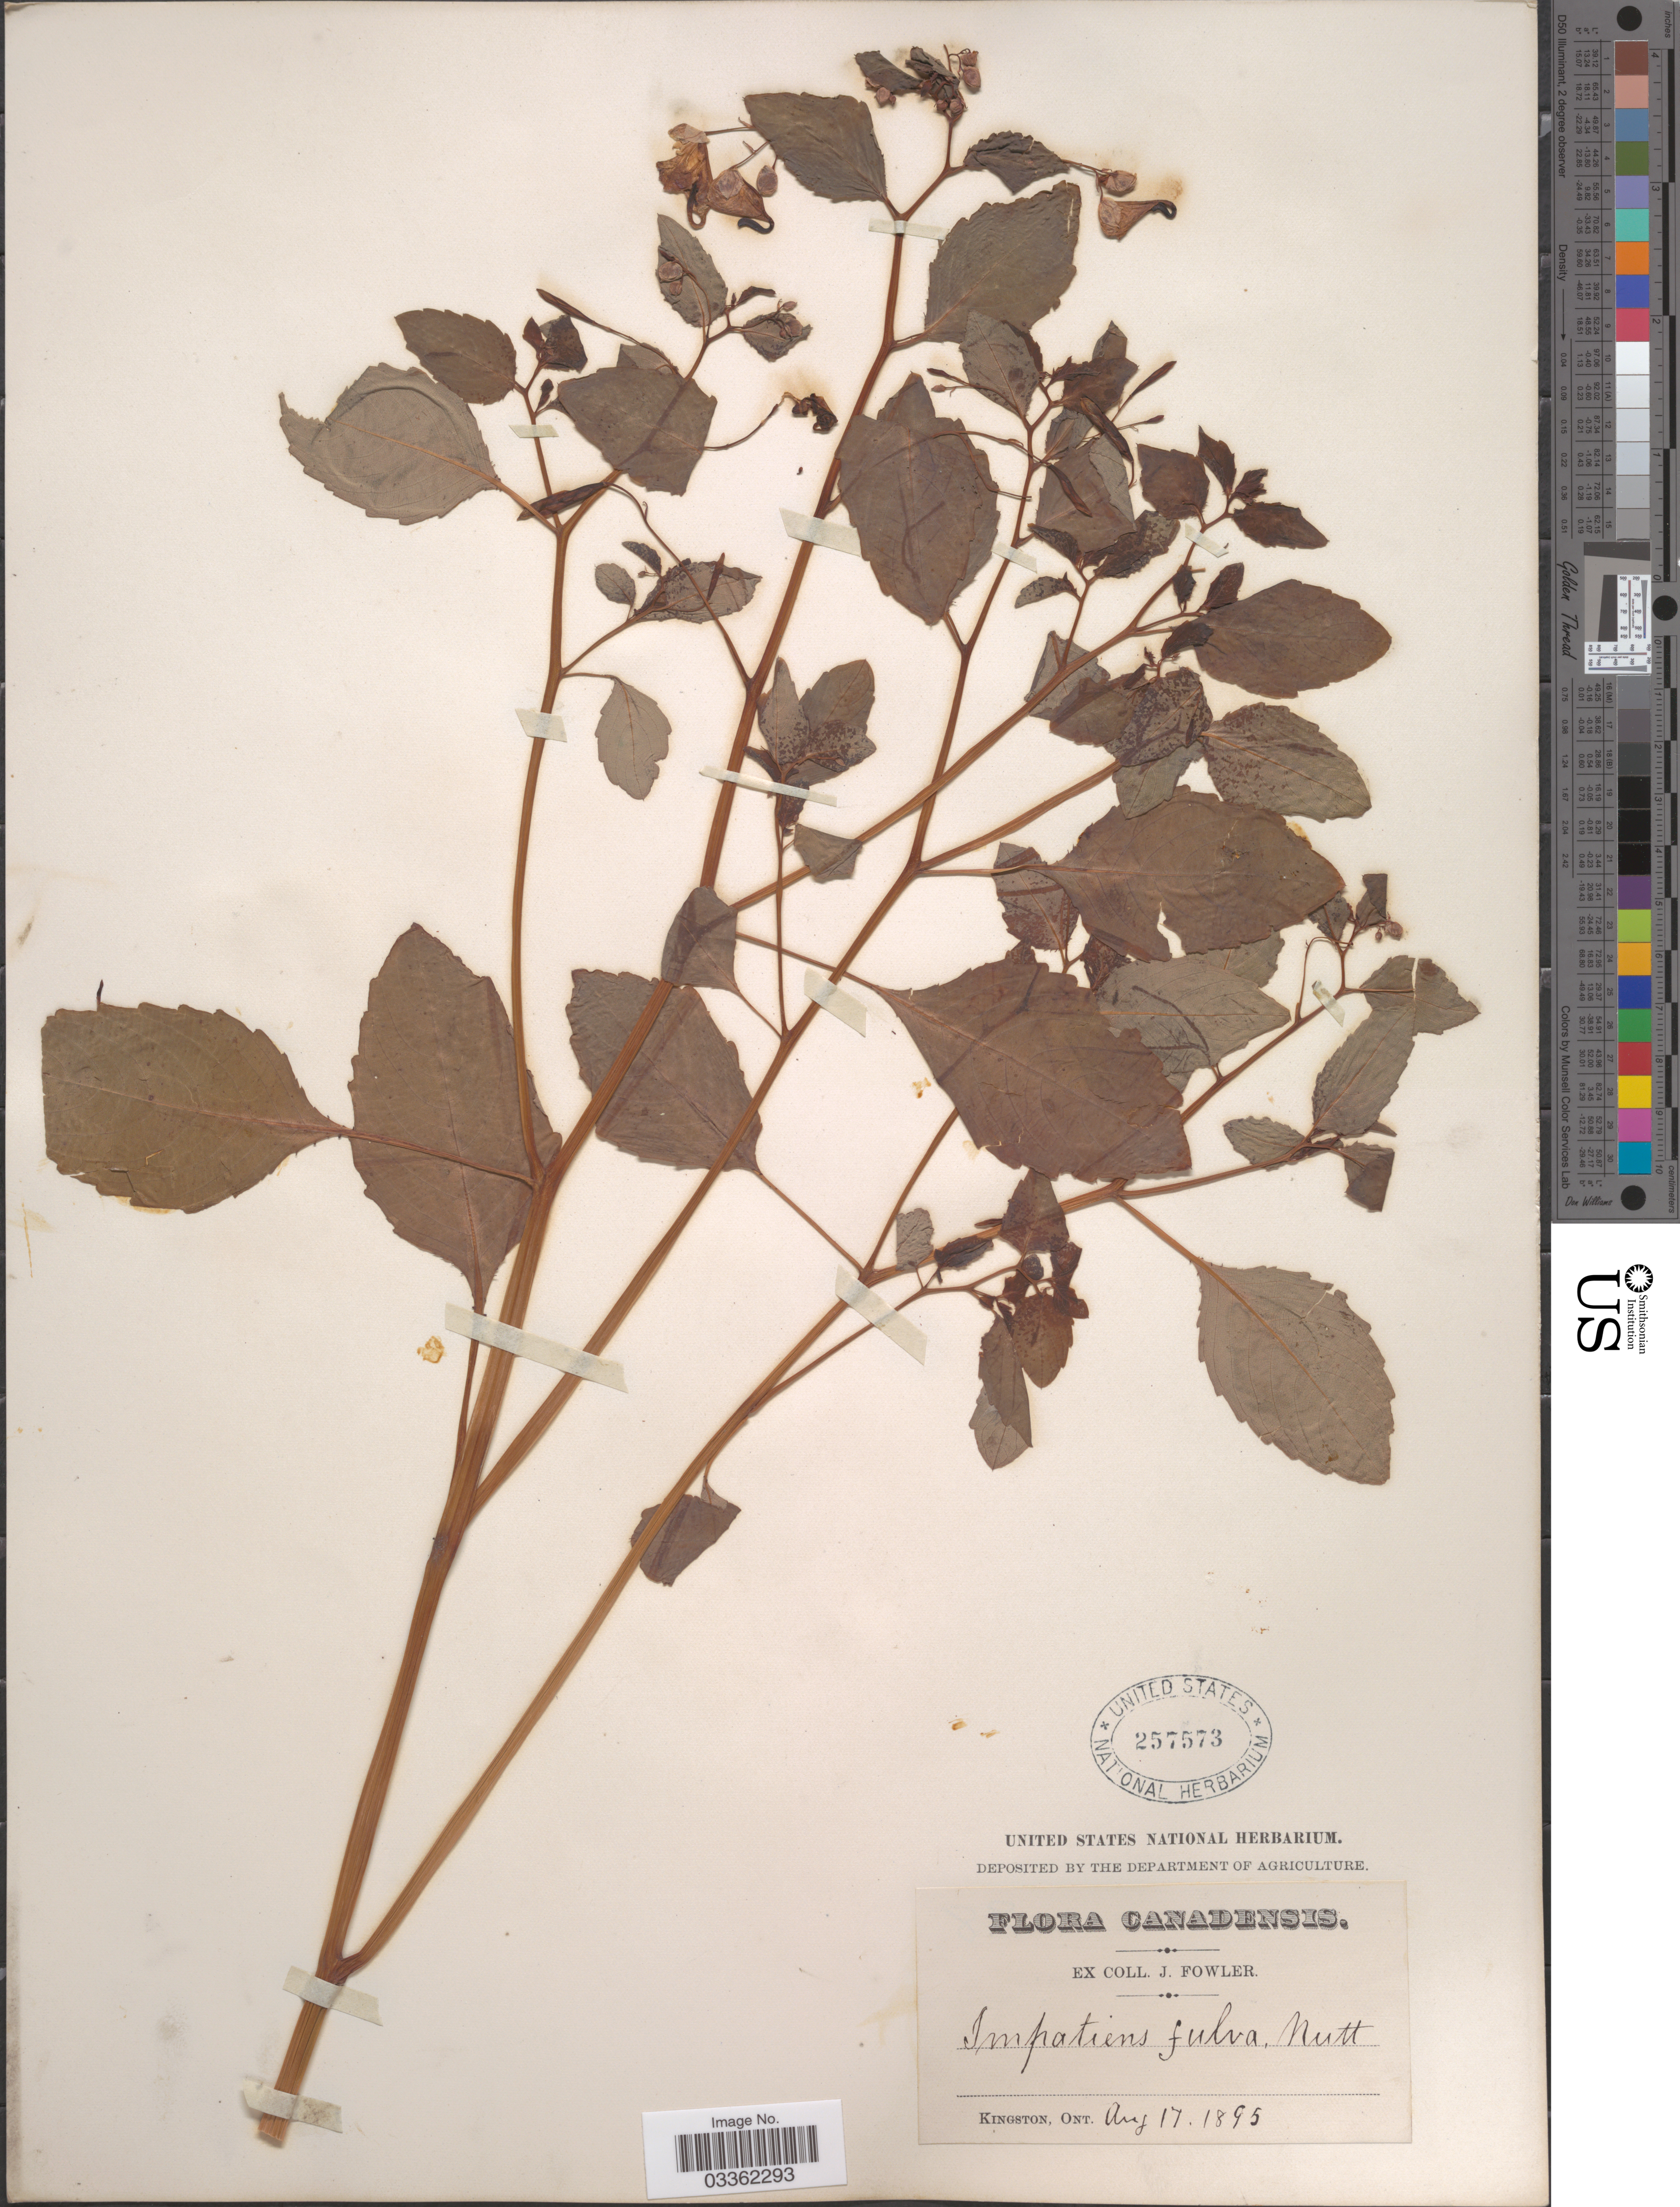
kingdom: Plantae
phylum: Tracheophyta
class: Magnoliopsida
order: Ericales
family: Balsaminaceae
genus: Impatiens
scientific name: Impatiens capensis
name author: Meerb.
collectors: J. Fowler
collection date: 1895-08-17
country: Canada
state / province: Ontario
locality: Kingston.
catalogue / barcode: US 257573